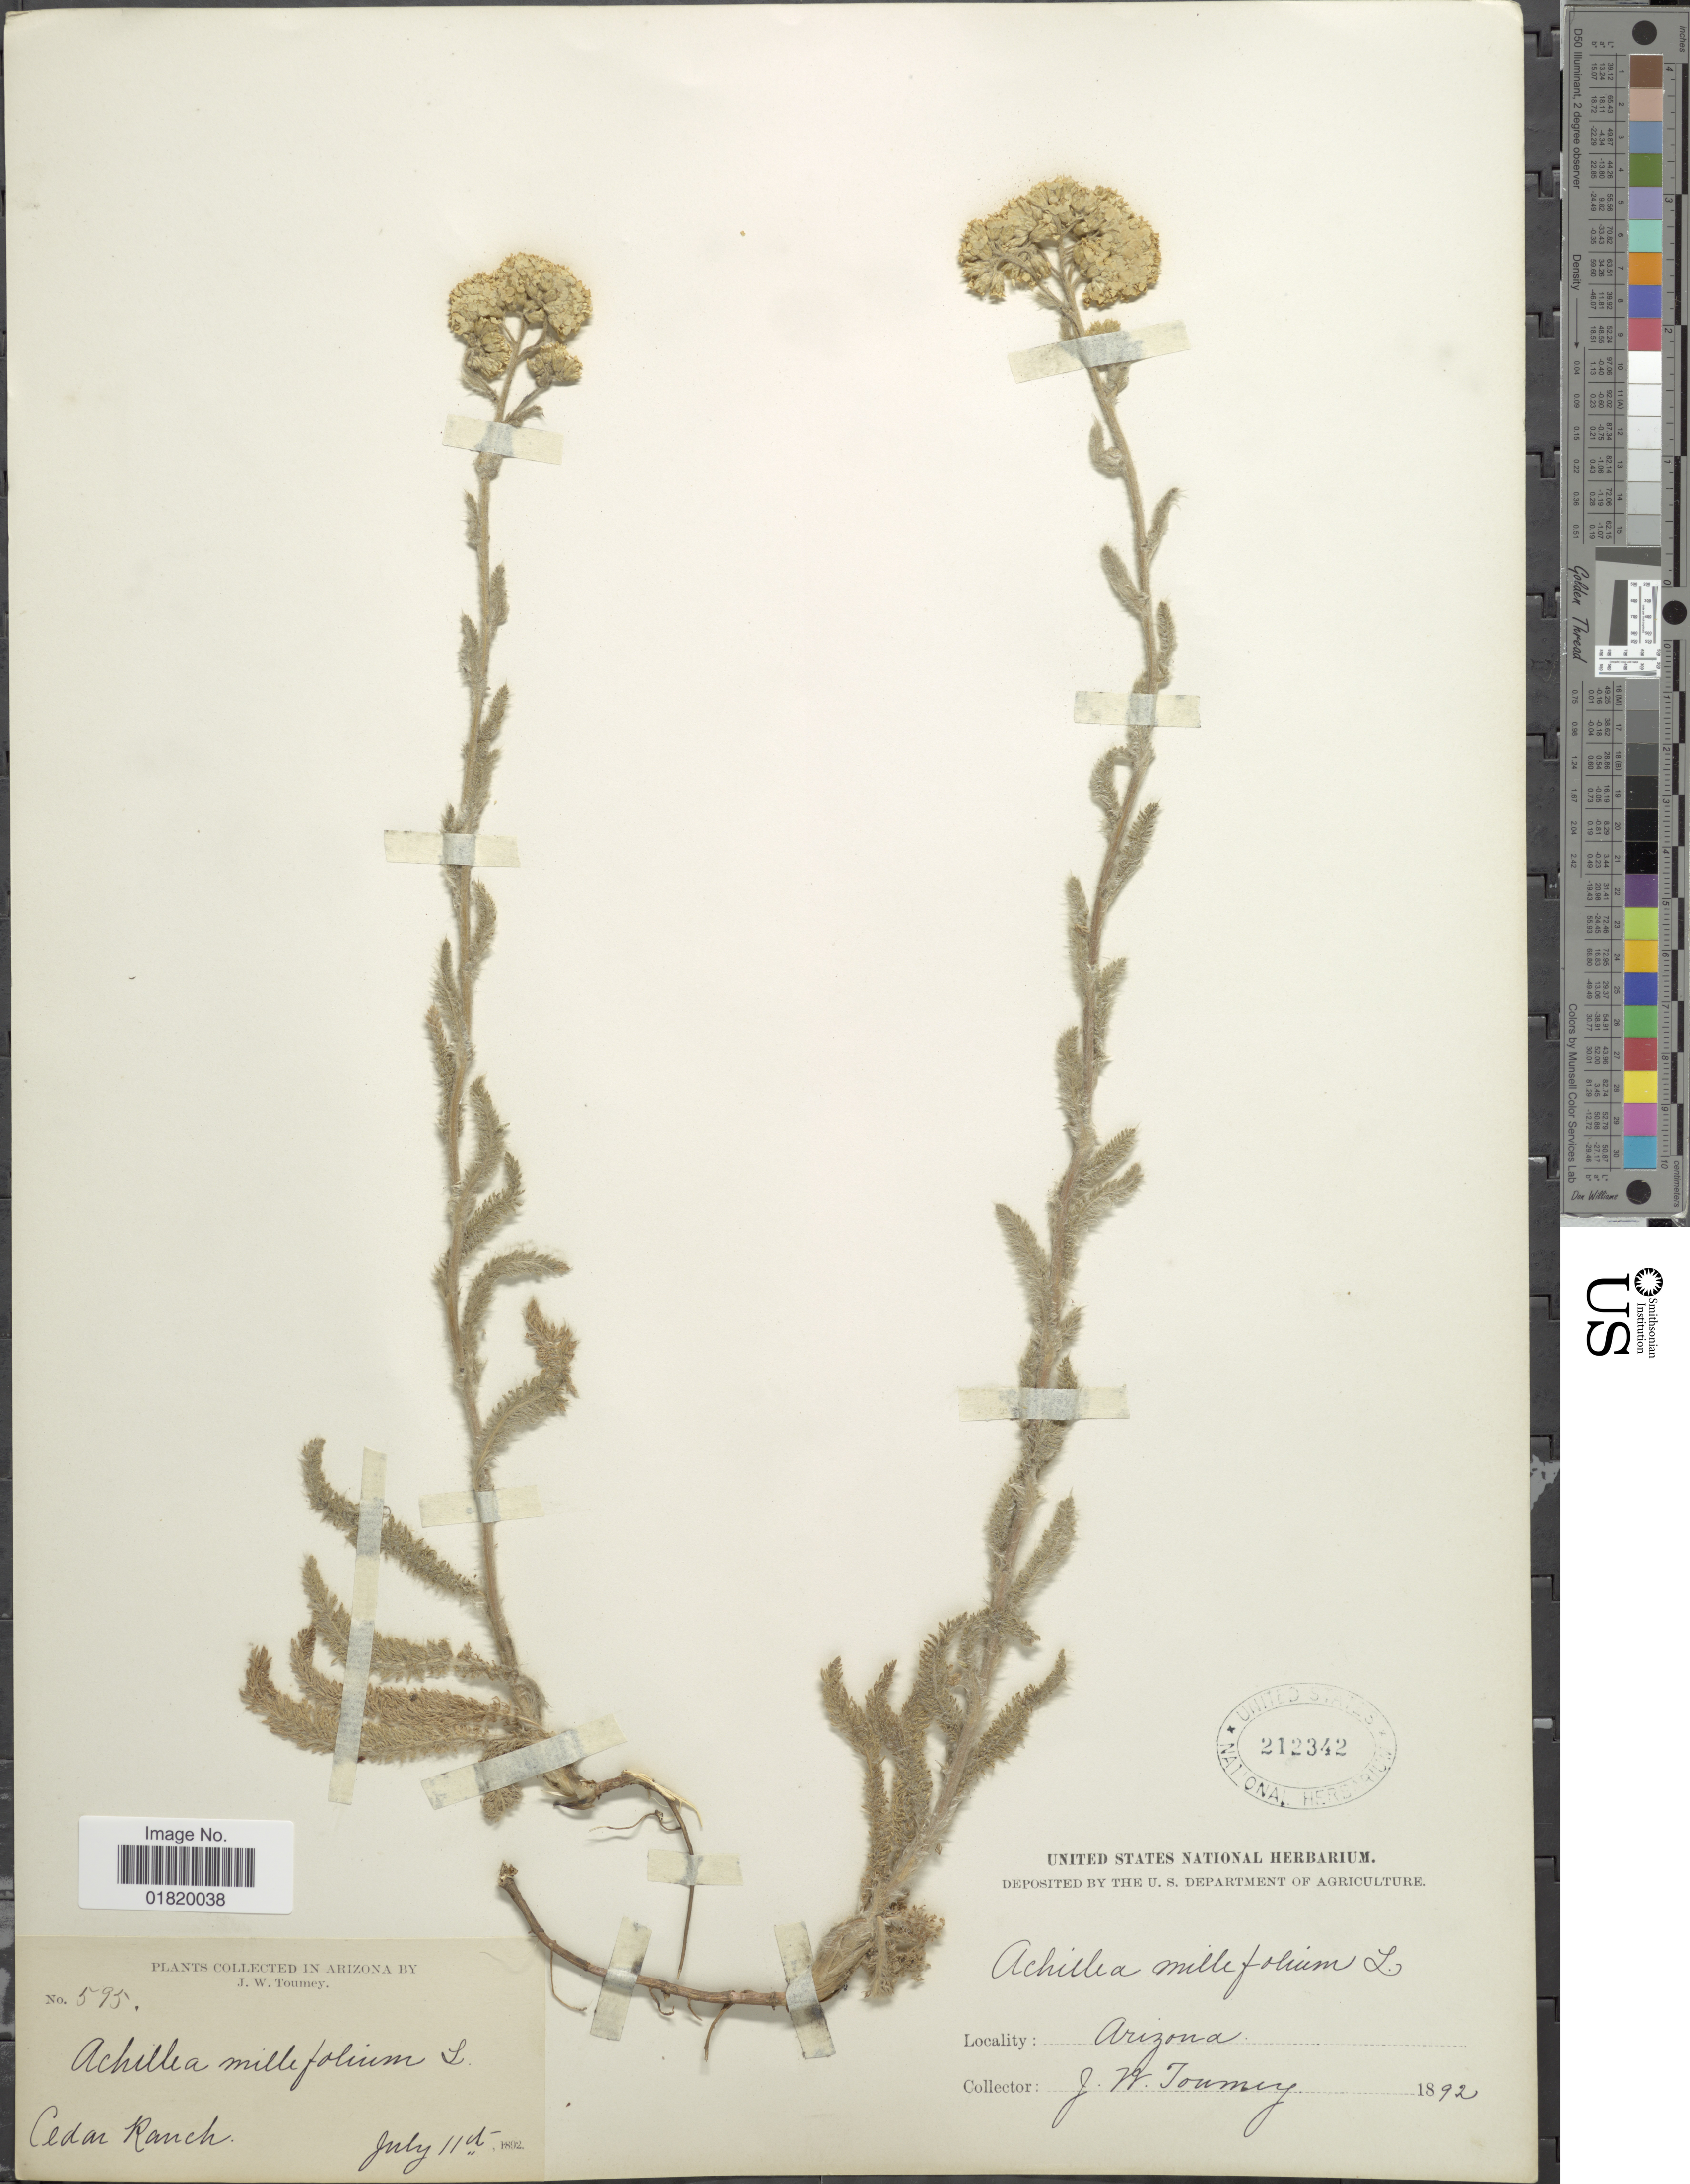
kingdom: Plantae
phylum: Tracheophyta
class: Magnoliopsida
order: Asterales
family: Asteraceae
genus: Achillea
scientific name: Achillea lanulosa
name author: Nutt.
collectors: J. W. Toumey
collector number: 595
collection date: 1892-07-11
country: United States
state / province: Arizona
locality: Cedar Ranch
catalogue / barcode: US 212342